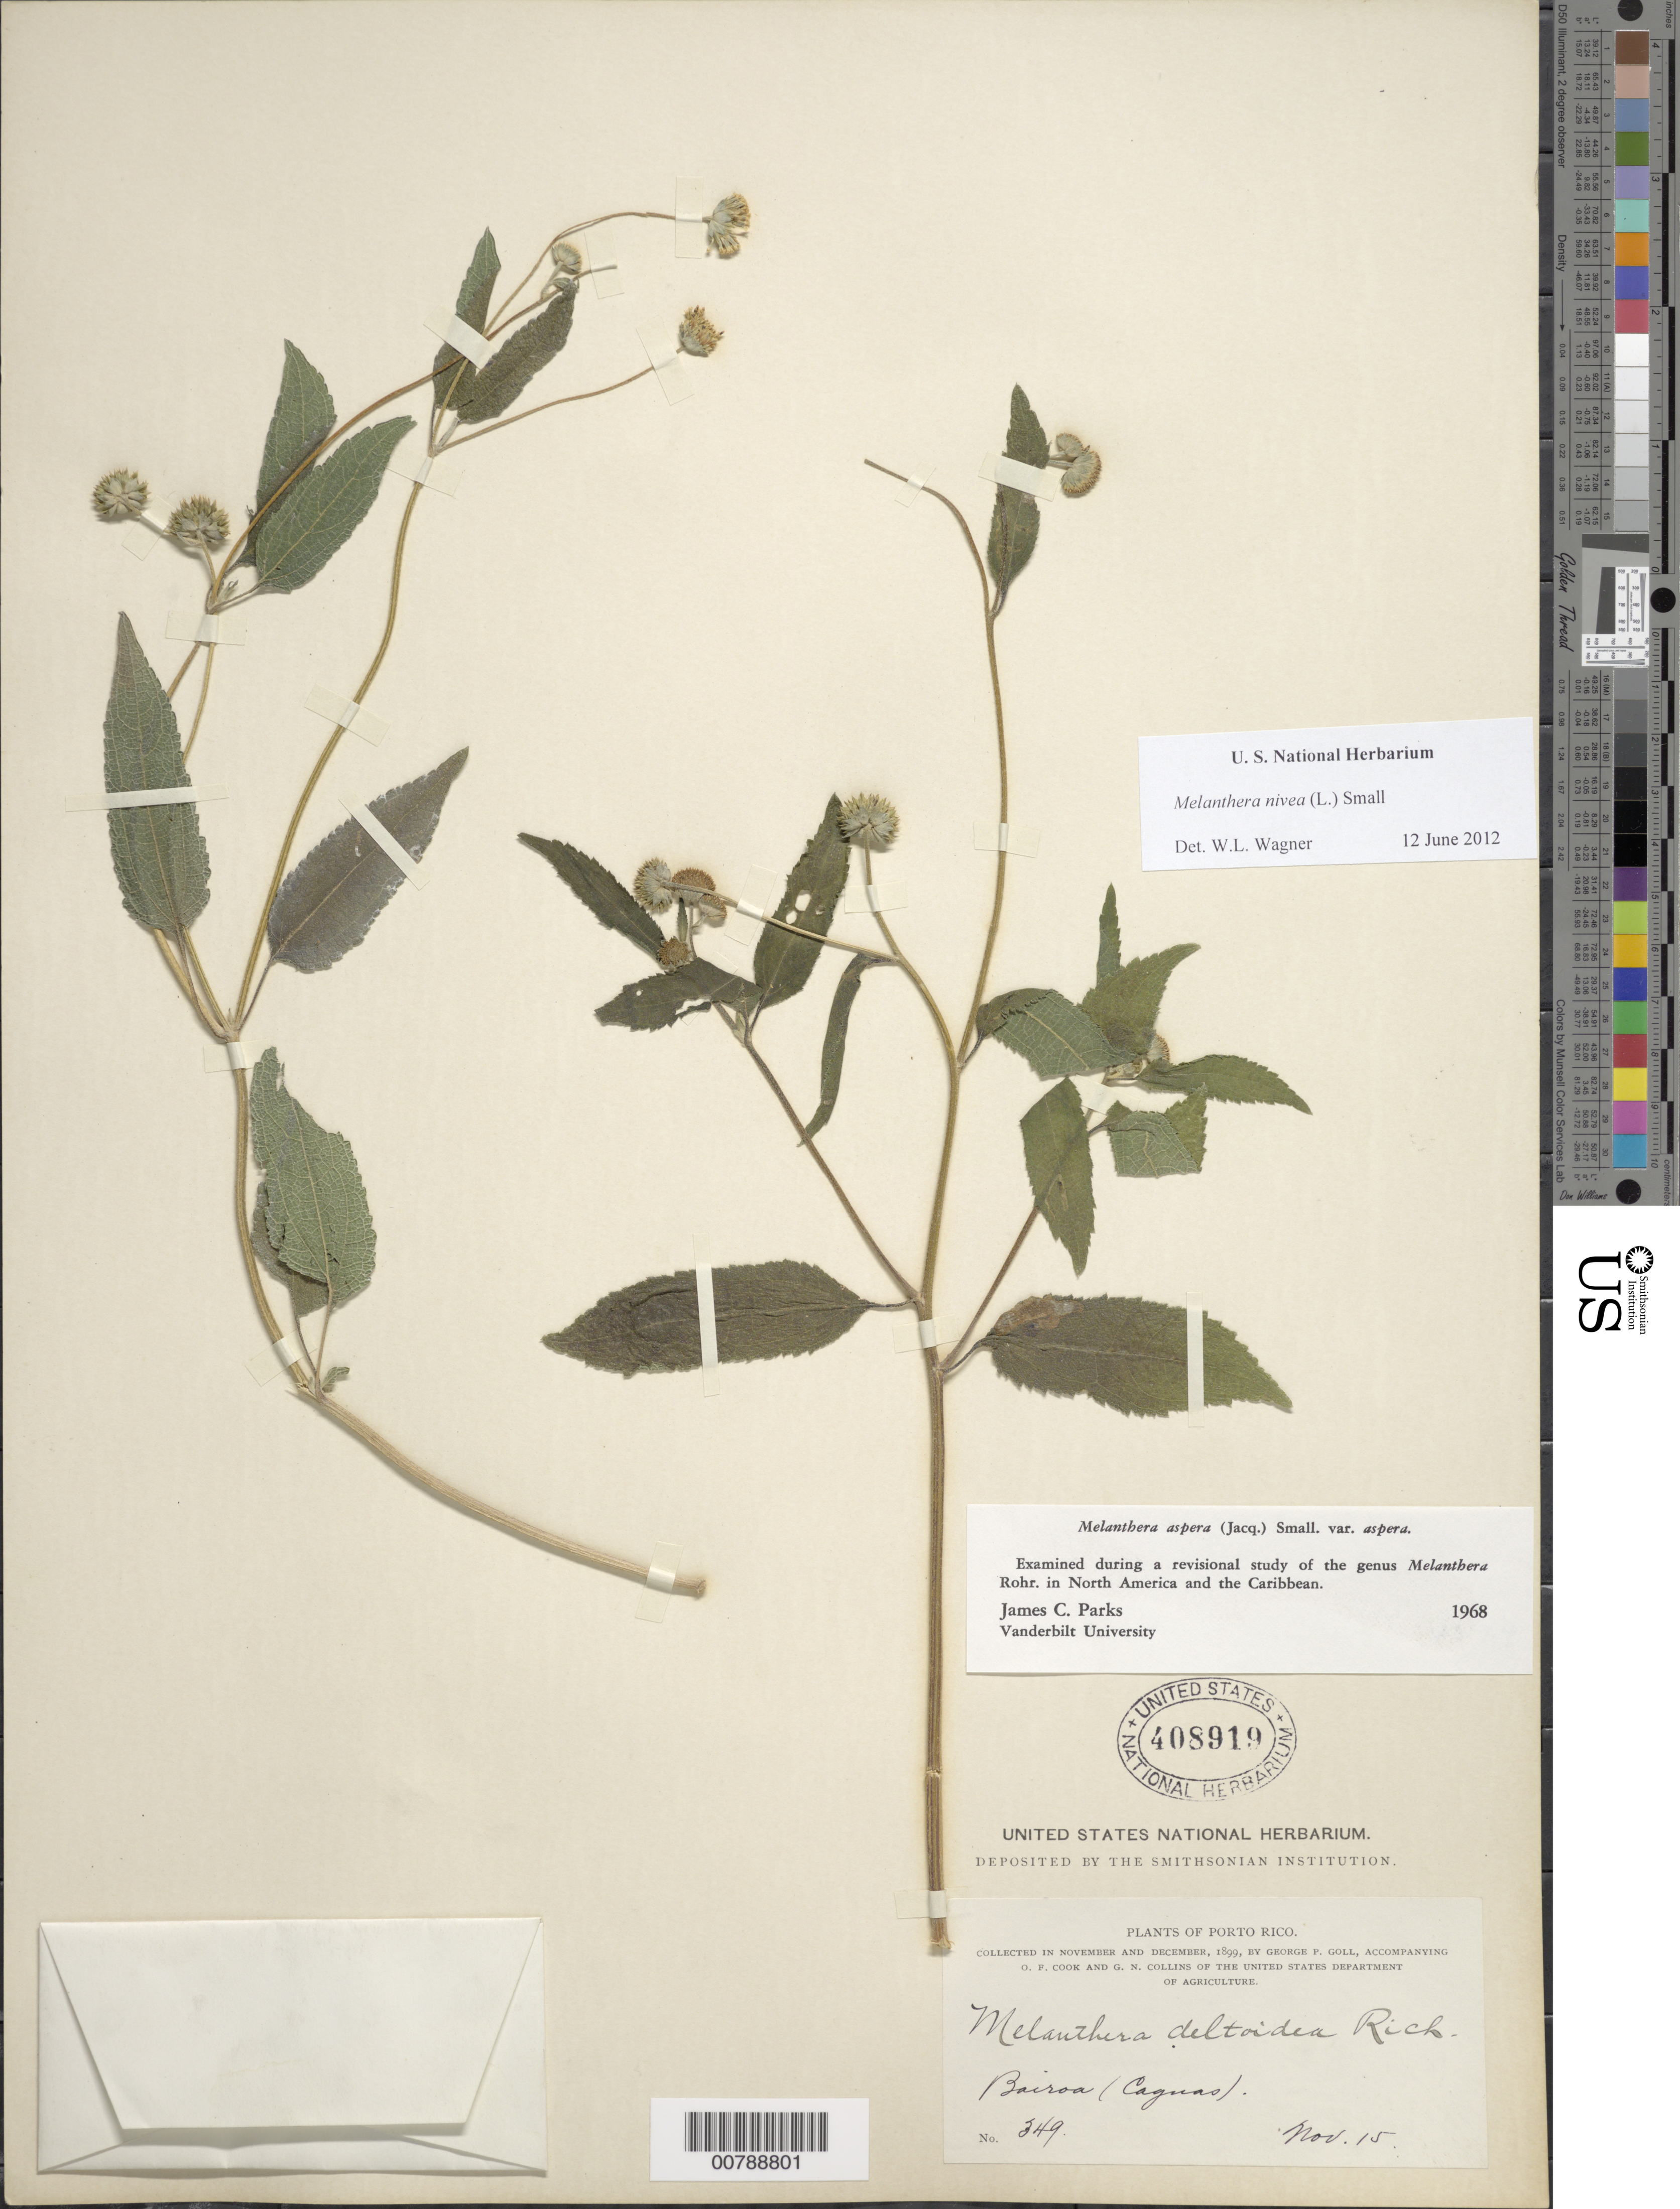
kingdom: Plantae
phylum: Tracheophyta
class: Magnoliopsida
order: Asterales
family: Asteraceae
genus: Melanthera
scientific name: Melanthera nivea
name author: (L.) Small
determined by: Parks, J. C.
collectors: G. Goll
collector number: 349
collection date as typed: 15 Nov 1899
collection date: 1899-11-15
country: Puerto Rico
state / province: Caguas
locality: Bairoa (Caguas)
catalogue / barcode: US 408919